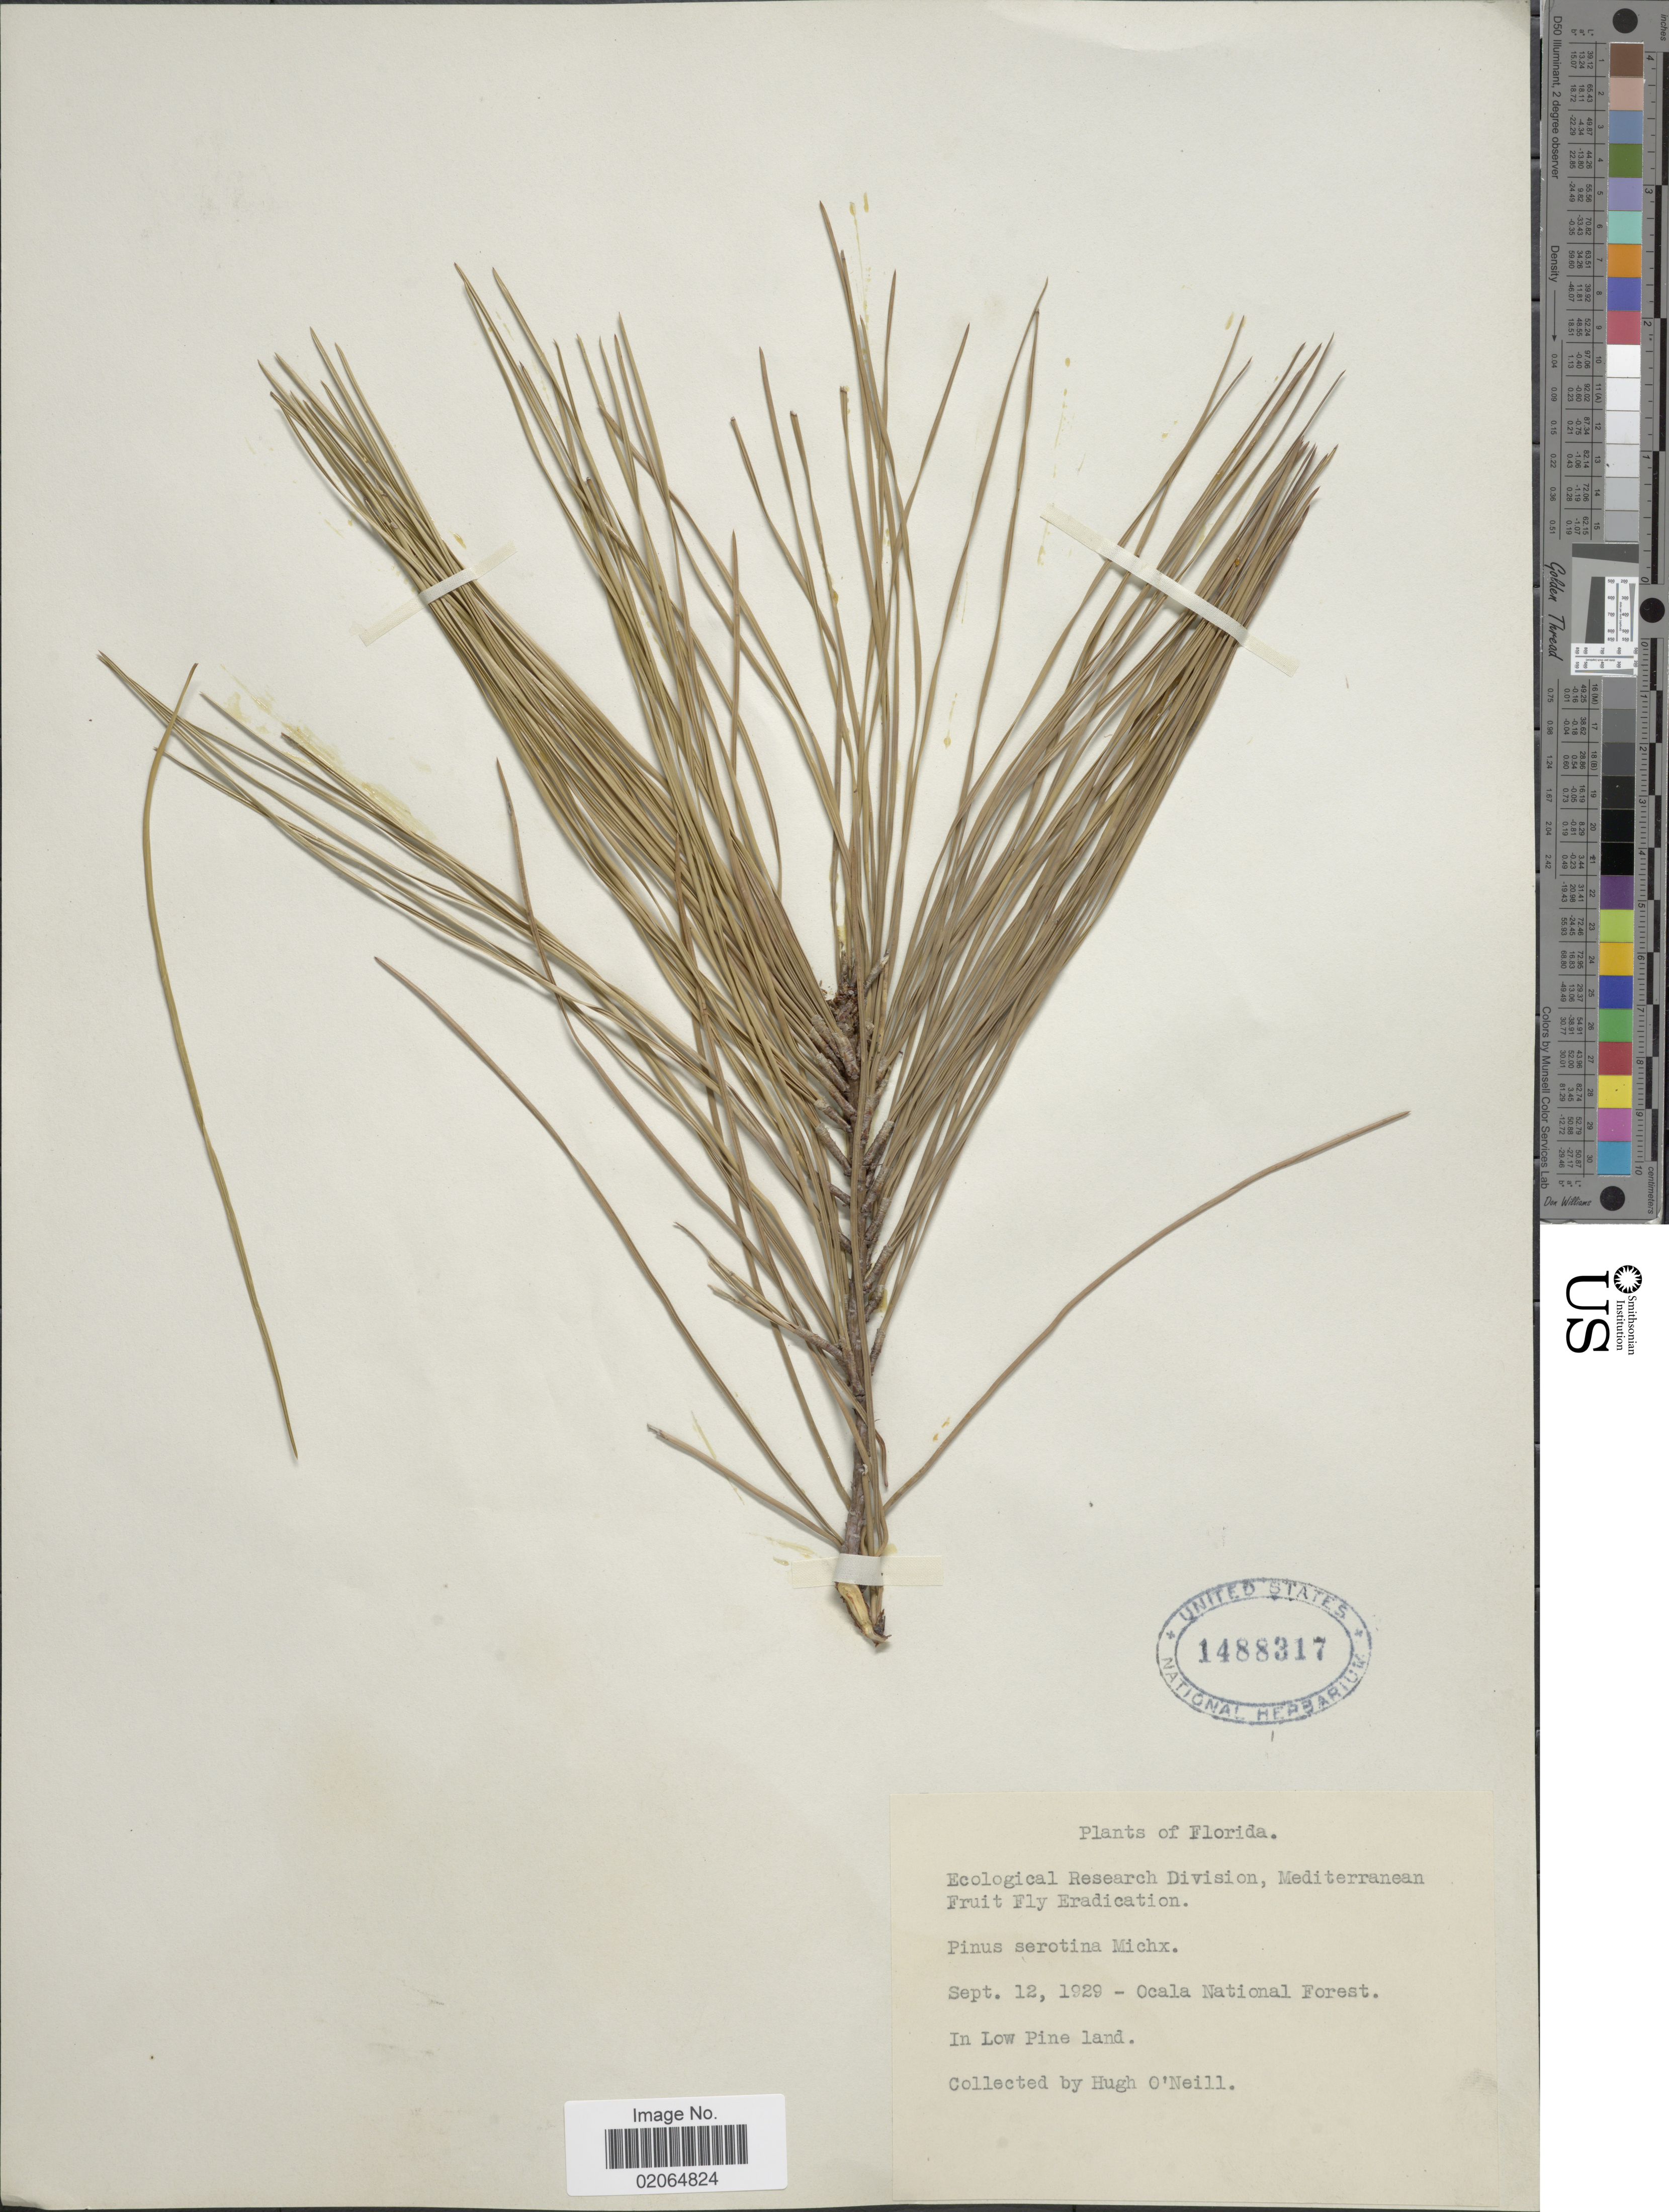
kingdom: Plantae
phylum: Tracheophyta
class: Pinopsida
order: Pinales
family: Pinaceae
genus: Pinus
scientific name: Pinus serotina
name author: Michx.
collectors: H. O'Neill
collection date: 1929-09-12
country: United States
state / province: Florida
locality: Ocala National Forest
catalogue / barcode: US 1488317